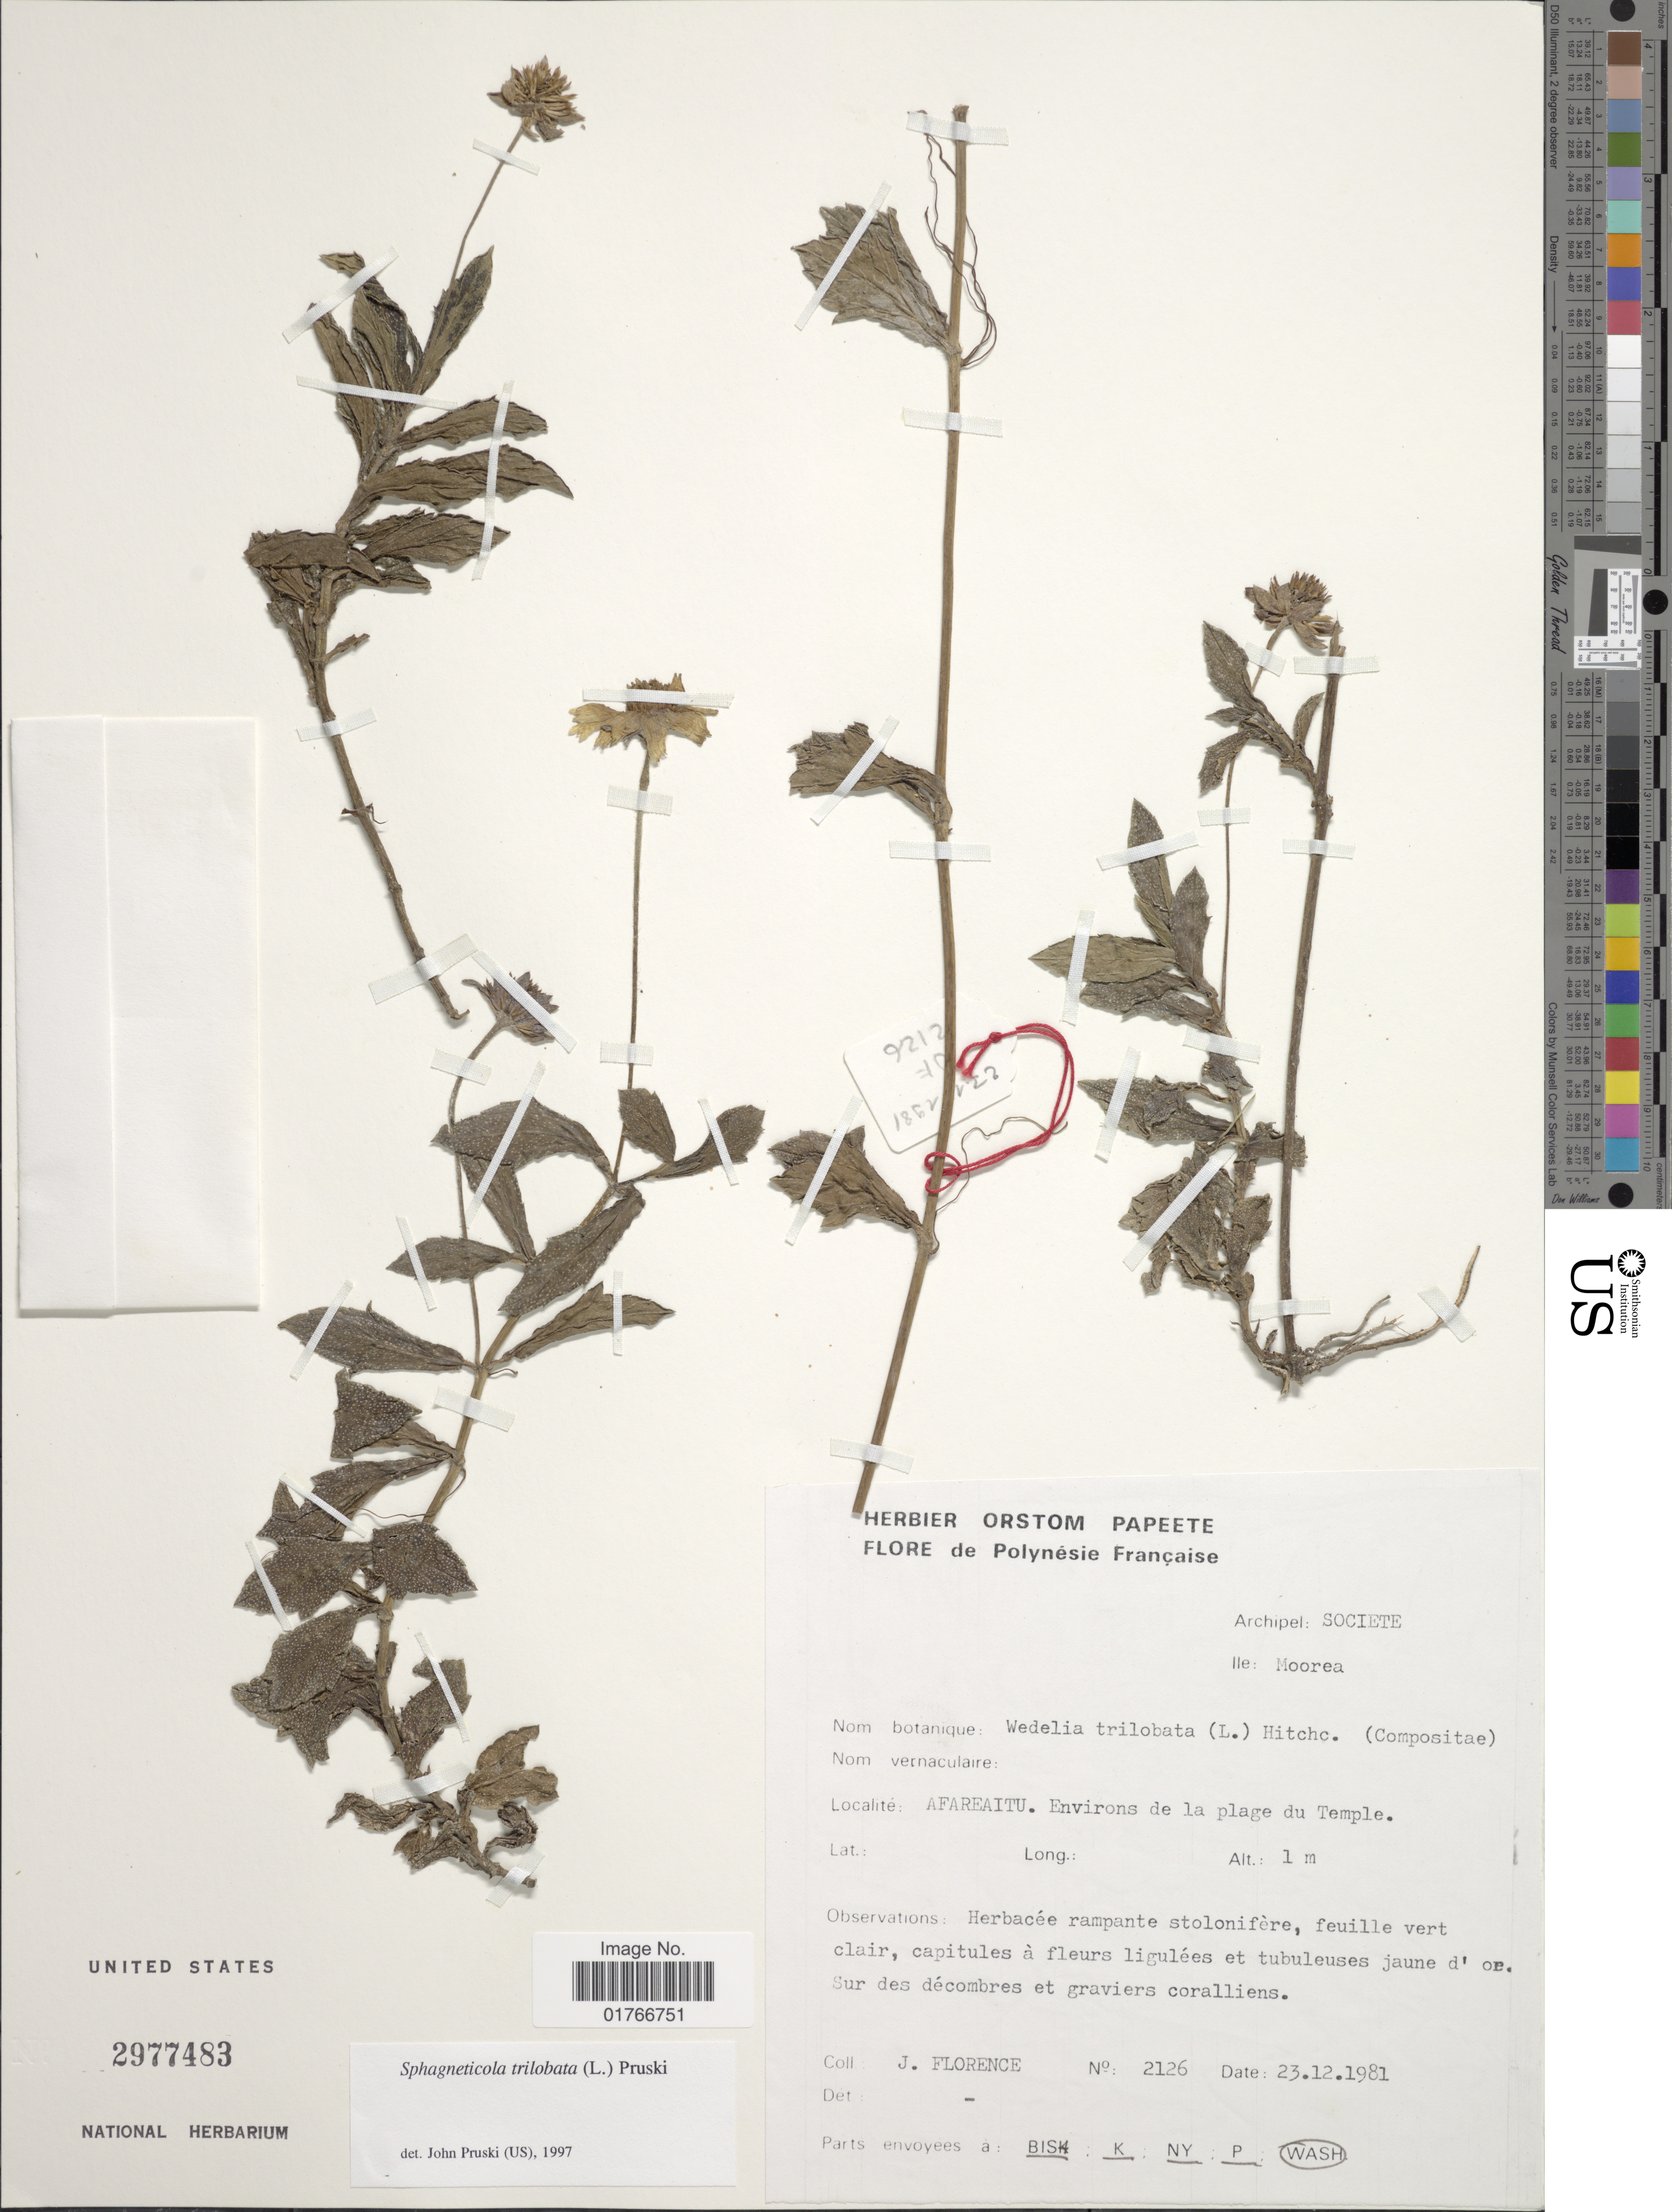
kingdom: Plantae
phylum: Tracheophyta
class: Magnoliopsida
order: Asterales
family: Asteraceae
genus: Sphagneticola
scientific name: Sphagneticola trilobata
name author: (L.) Pruski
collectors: J. Florence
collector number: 2126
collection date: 1981-12-23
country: French Polynesia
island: Moorea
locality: Societe, Moorea, Afareaitu, environs de la plage du Temple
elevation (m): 1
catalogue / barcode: US 2977483